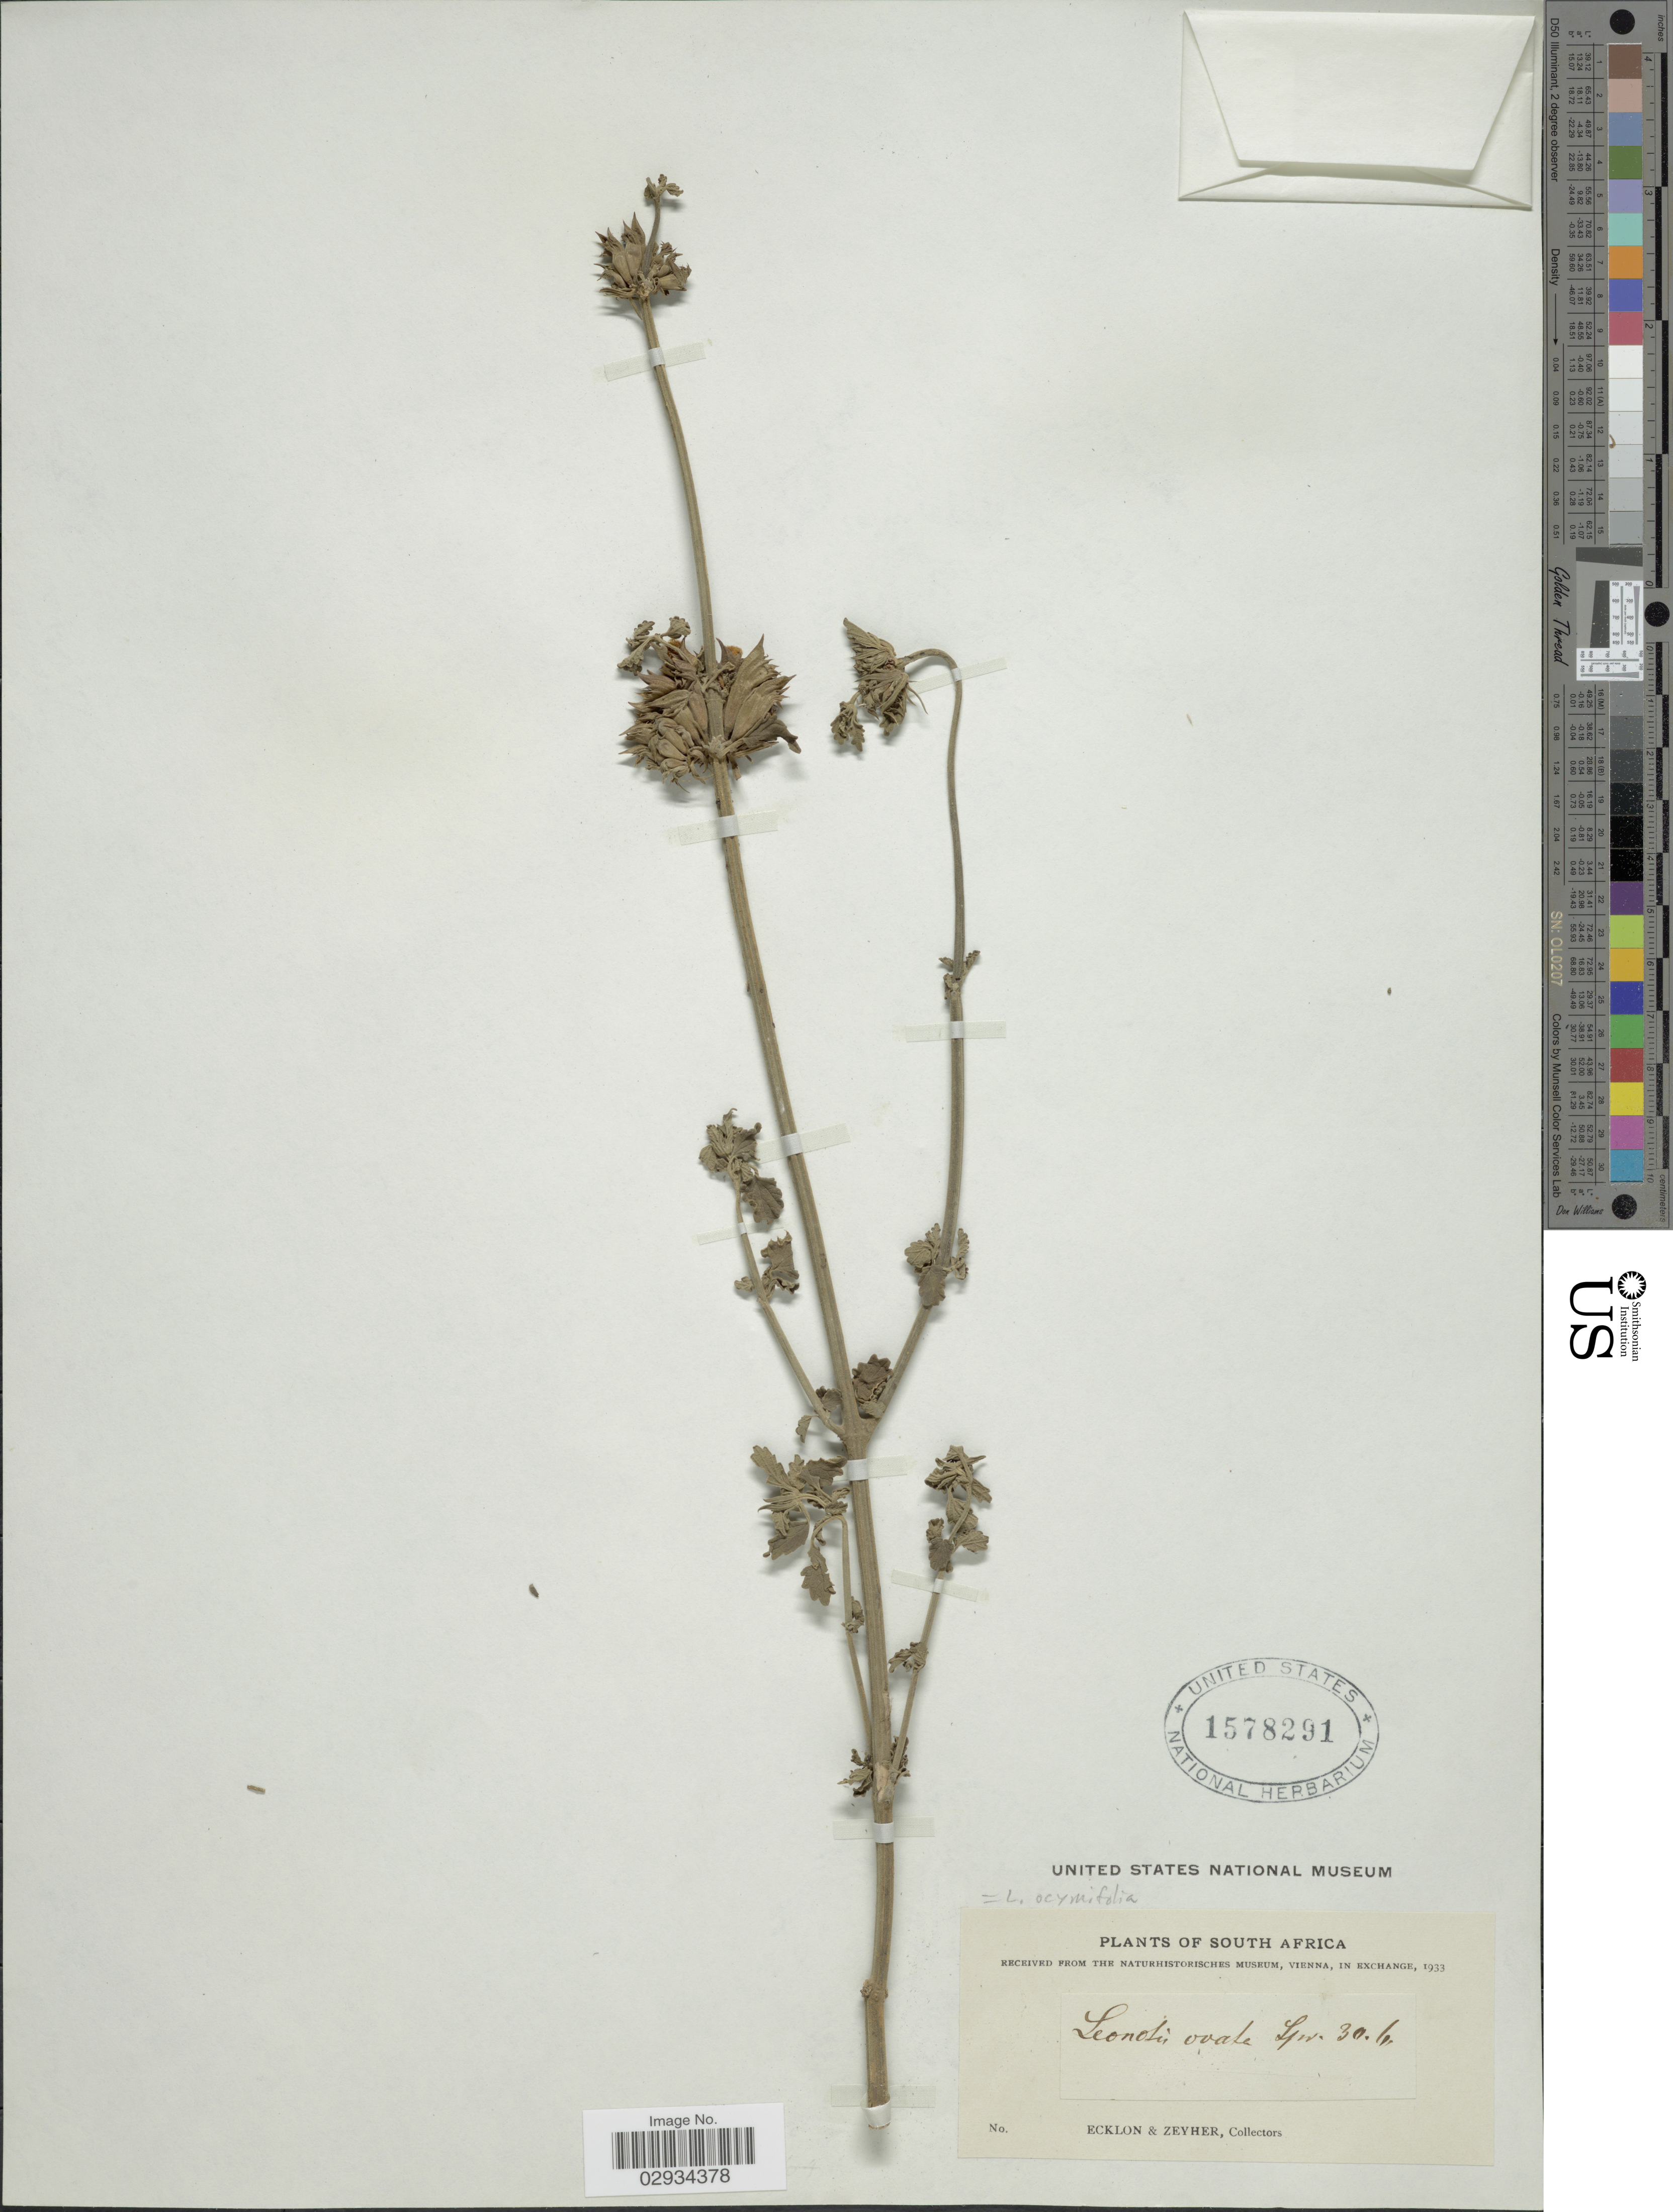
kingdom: Plantae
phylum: Tracheophyta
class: Magnoliopsida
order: Lamiales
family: Lamiaceae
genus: Leonotis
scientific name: Leonotis ocymifolia var. ocymifolia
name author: (Burm. f.) Iwarsson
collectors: -. Ecklon & -. Zeyher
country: South Africa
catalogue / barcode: US 1578291